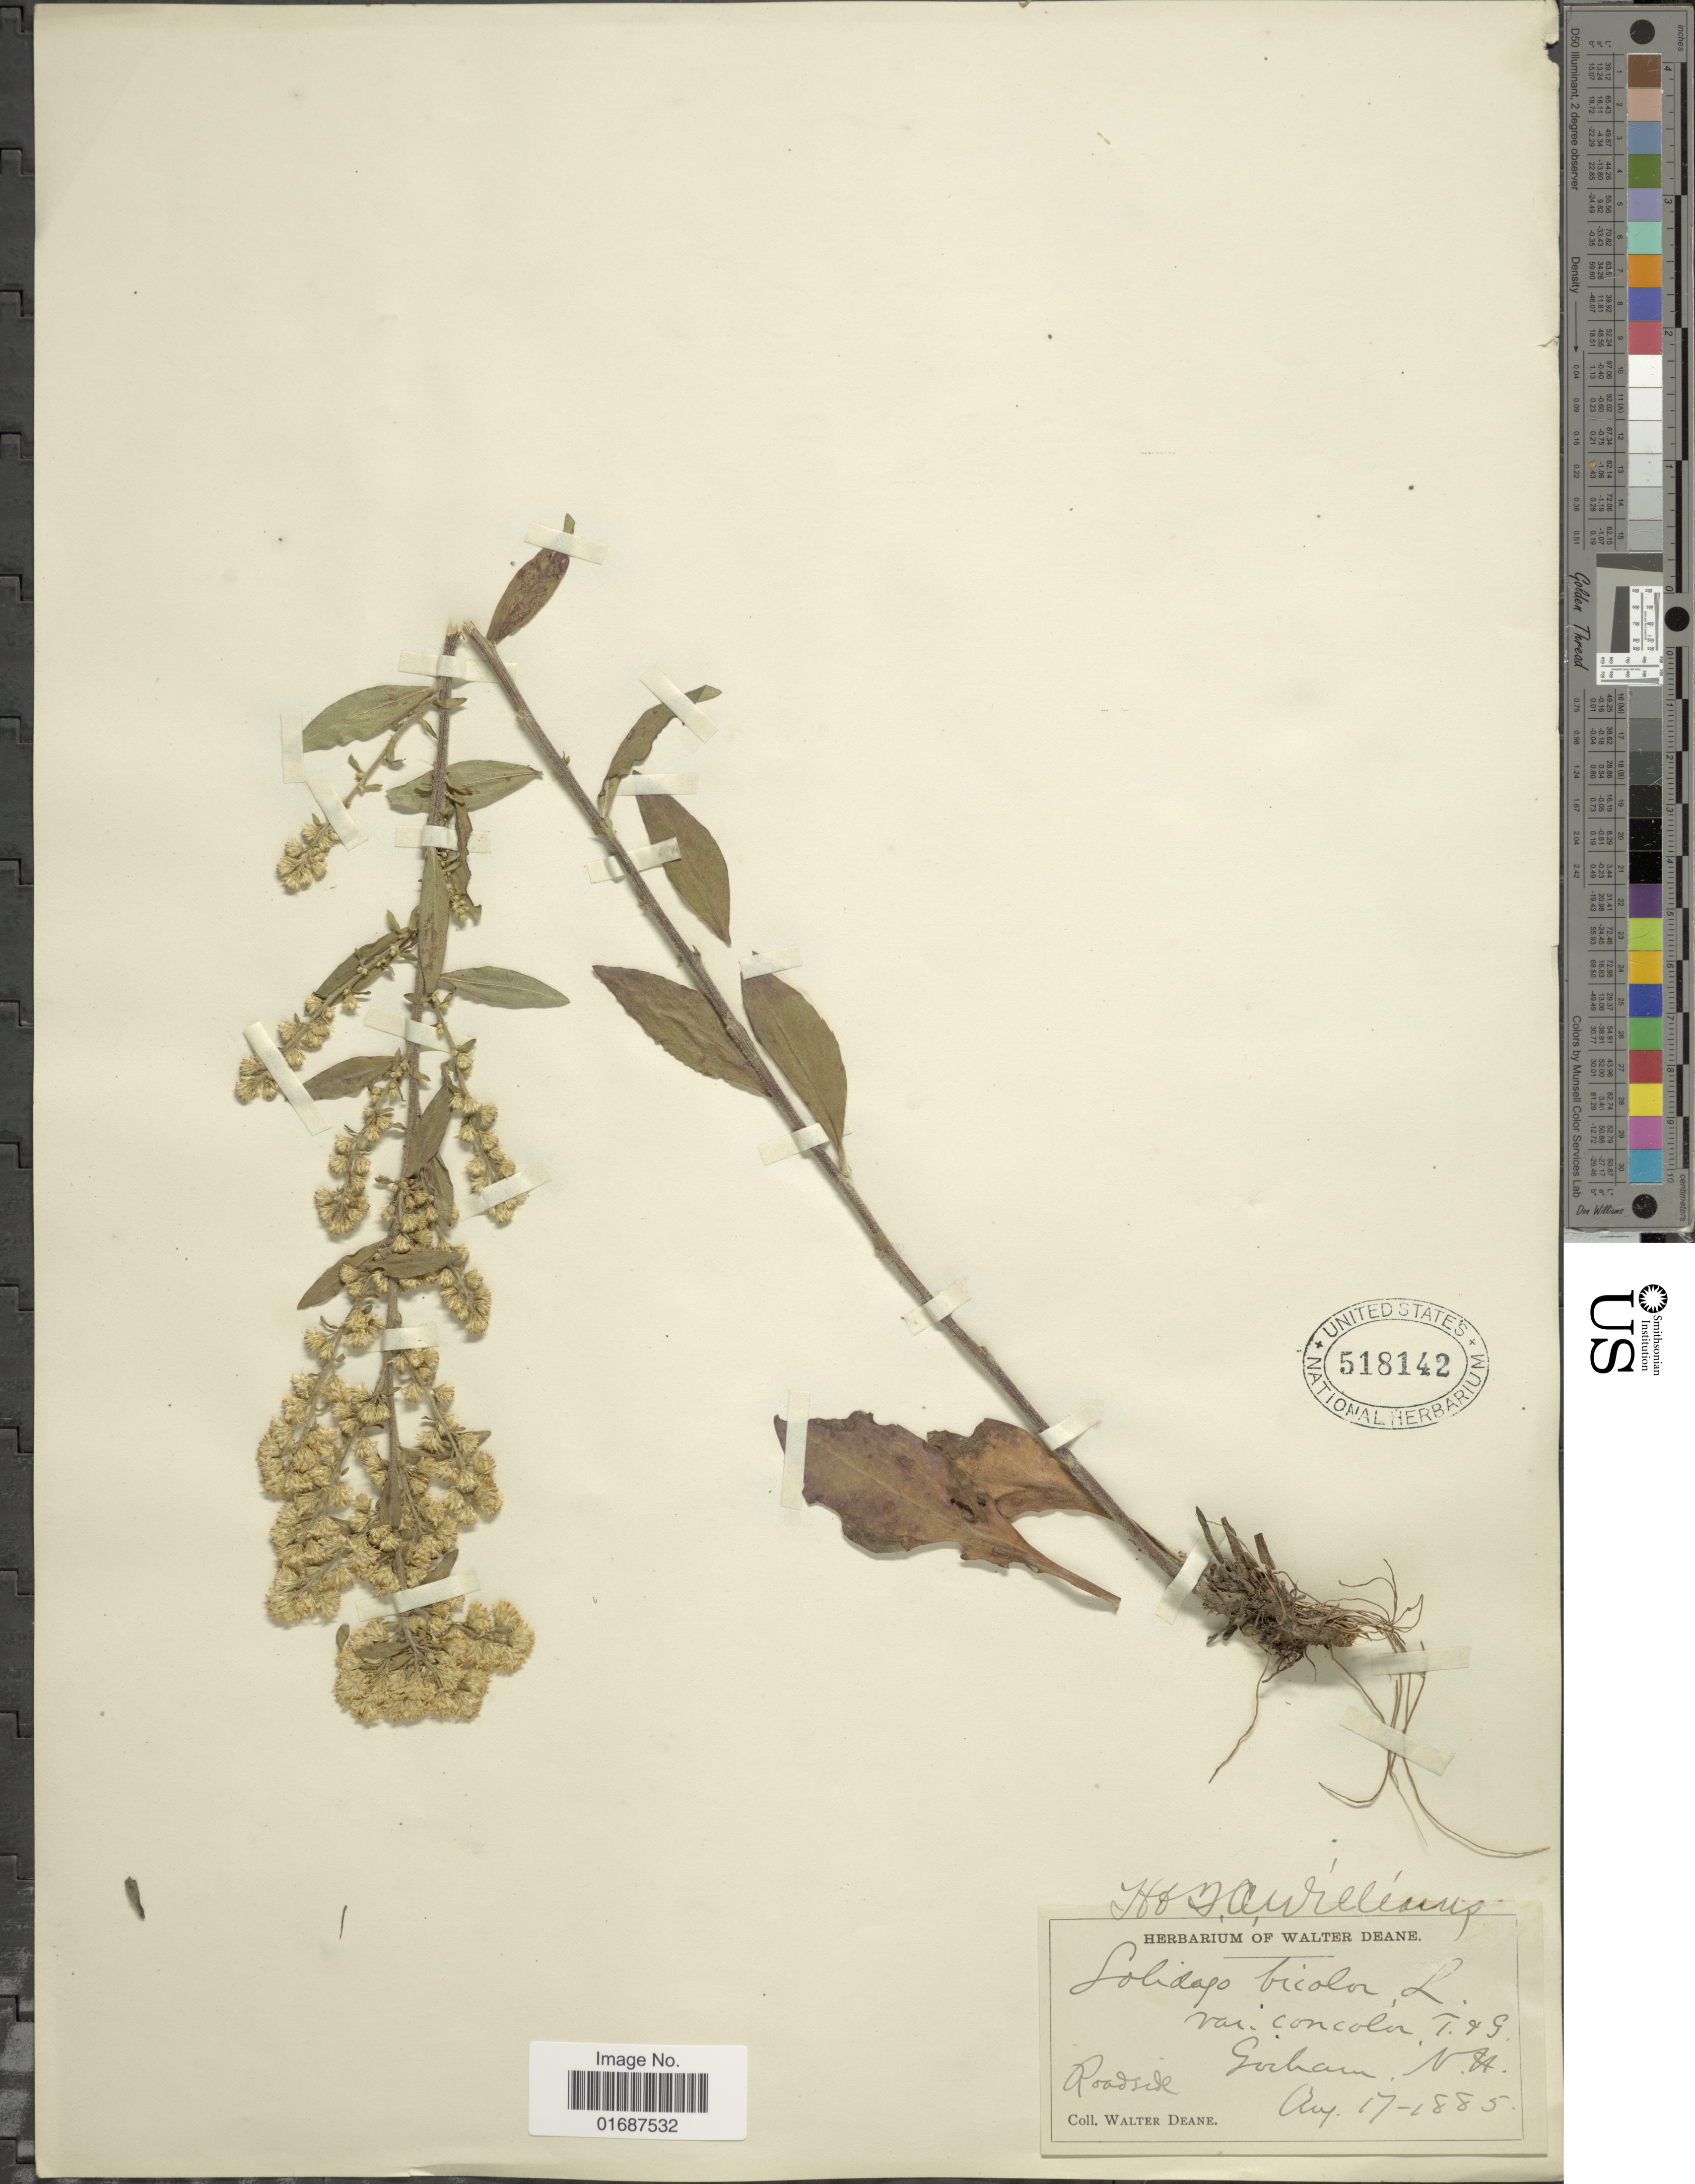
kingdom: Plantae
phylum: Tracheophyta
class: Magnoliopsida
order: Asterales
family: Asteraceae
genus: Solidago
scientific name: Solidago hispida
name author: Muhl. ex Willd.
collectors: W. Deane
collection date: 1885-08-17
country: United States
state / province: New Hampshire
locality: Gorham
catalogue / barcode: US 518142